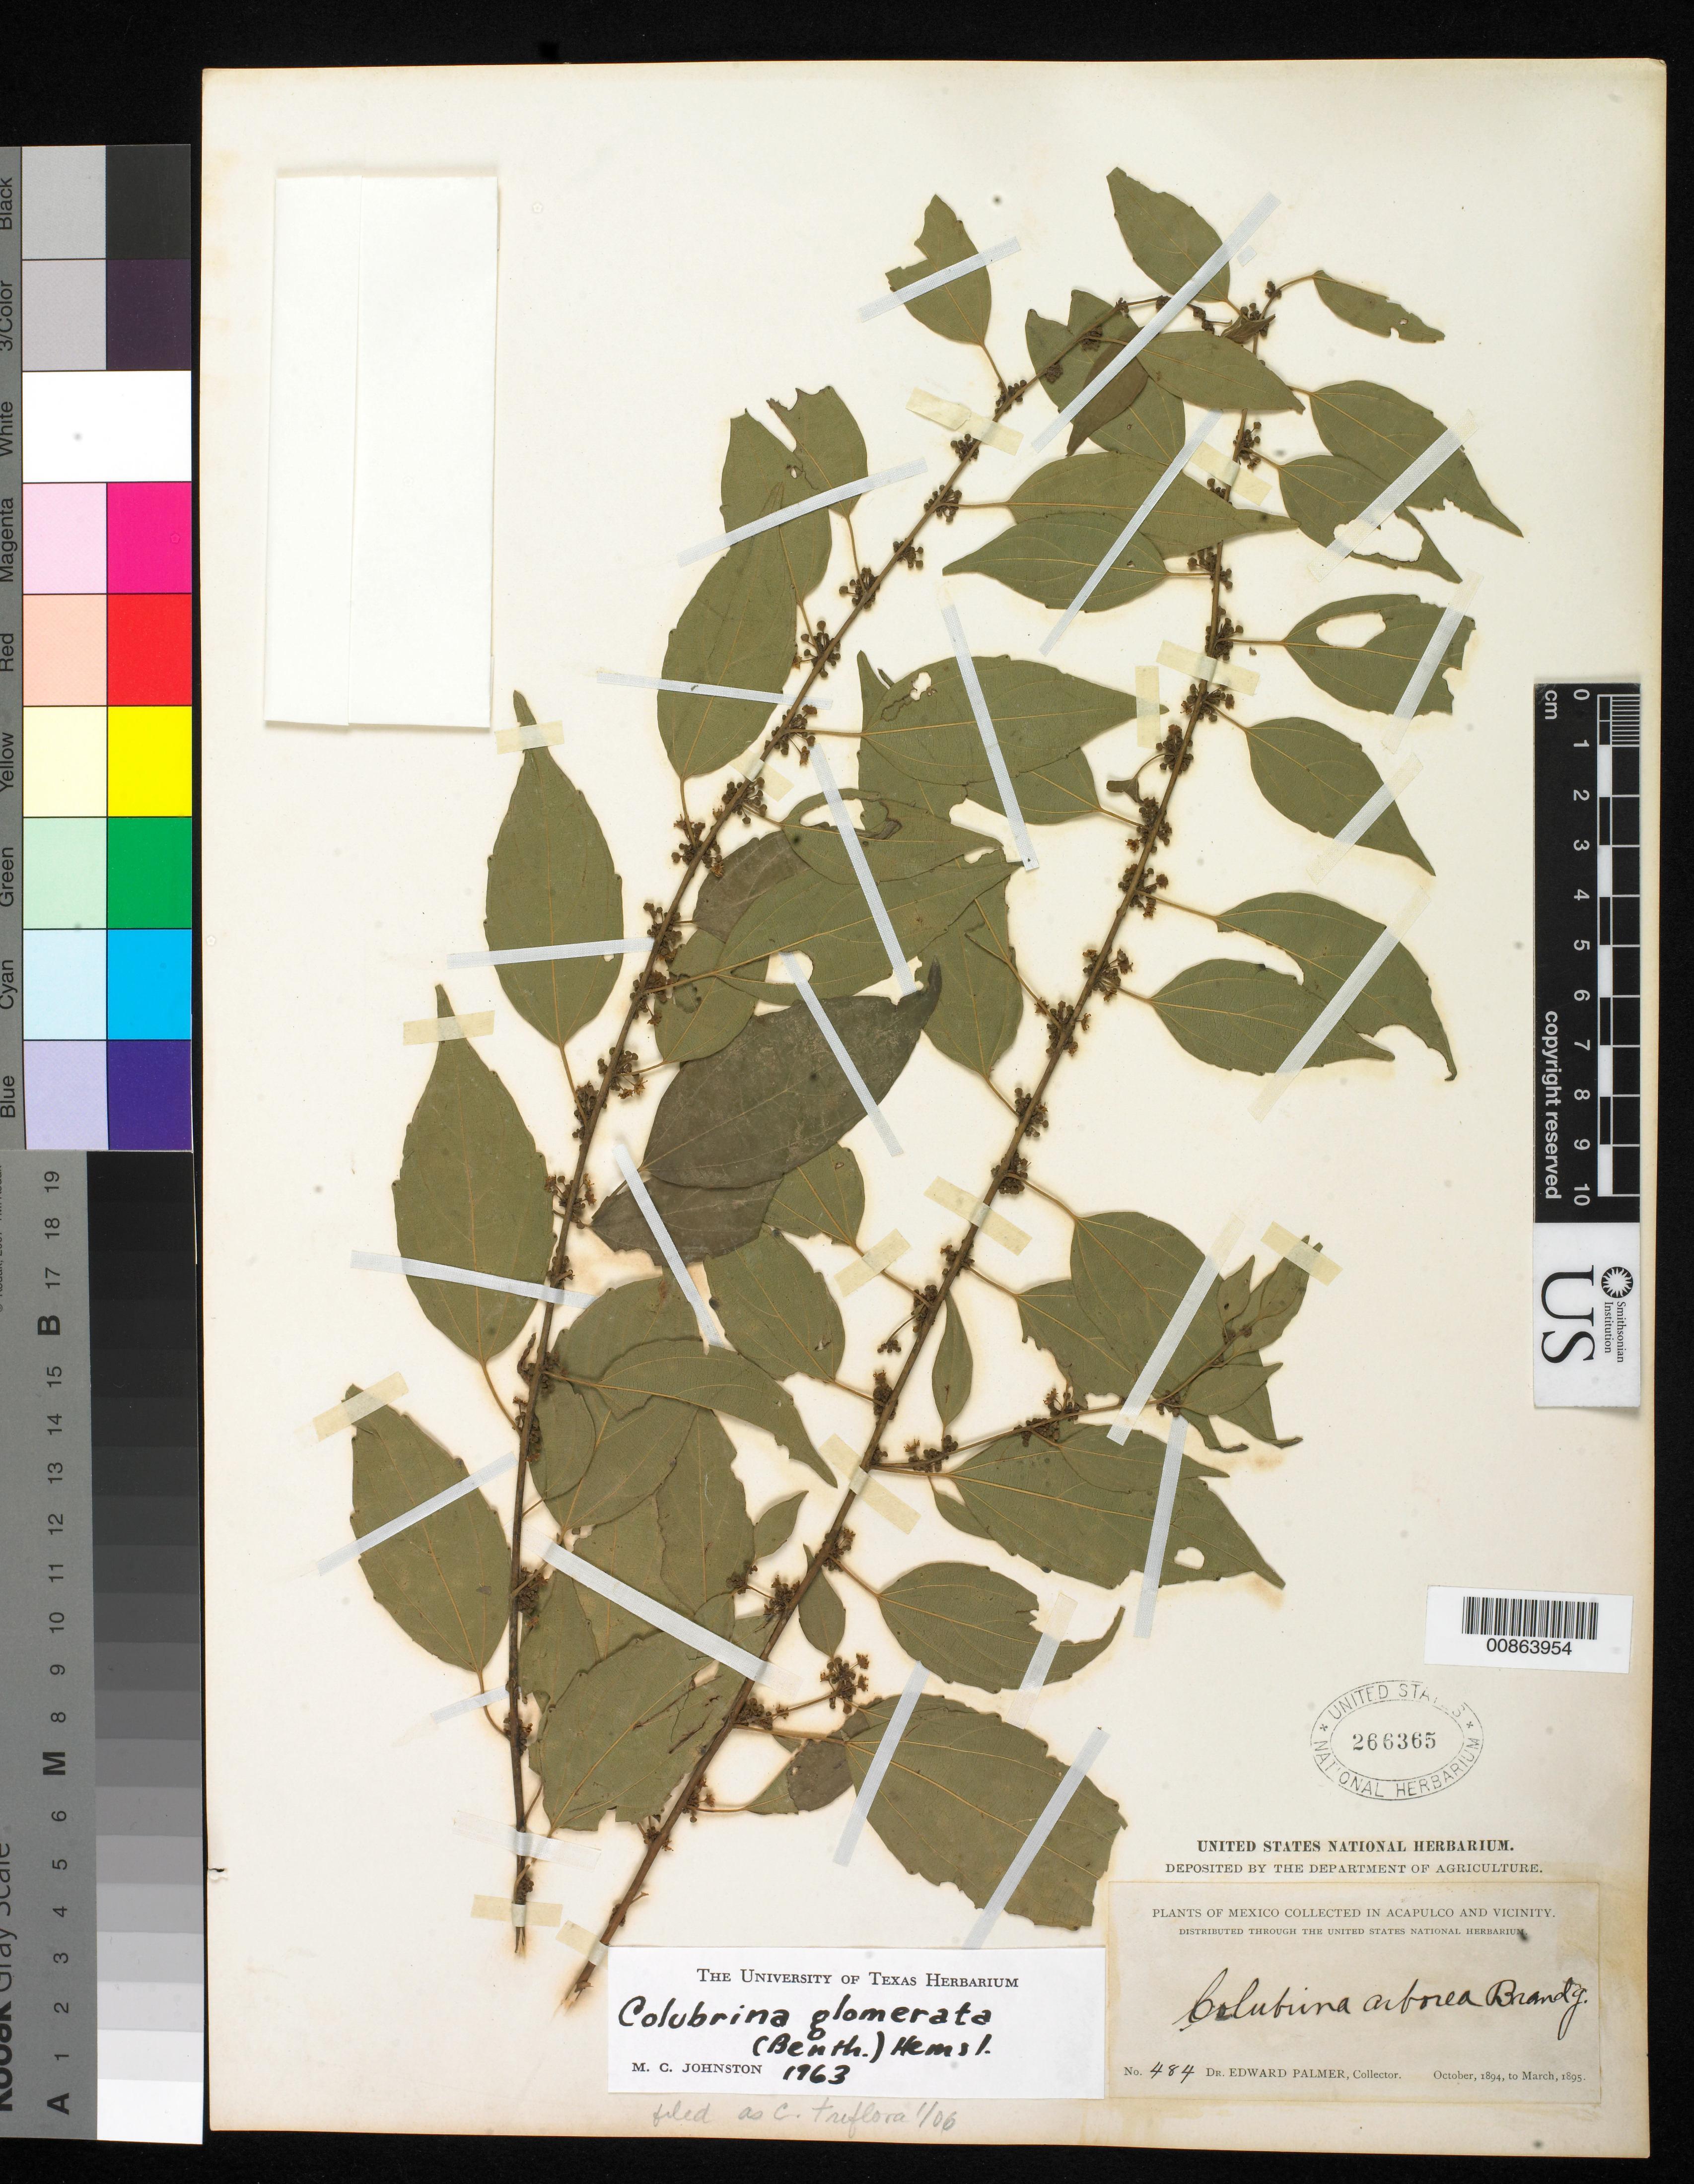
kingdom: Plantae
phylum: Tracheophyta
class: Magnoliopsida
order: Rosales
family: Rhamnaceae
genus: Colubrina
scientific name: Colubrina triflora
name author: Brongn. ex Sweet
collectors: E. Palmer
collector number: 484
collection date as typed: Oct 1894 to -- Mar 1895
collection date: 1894-10/1895-03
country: Mexico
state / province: Guerrero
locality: Acapulco, Guerrero and vicinity.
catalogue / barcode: US 266365